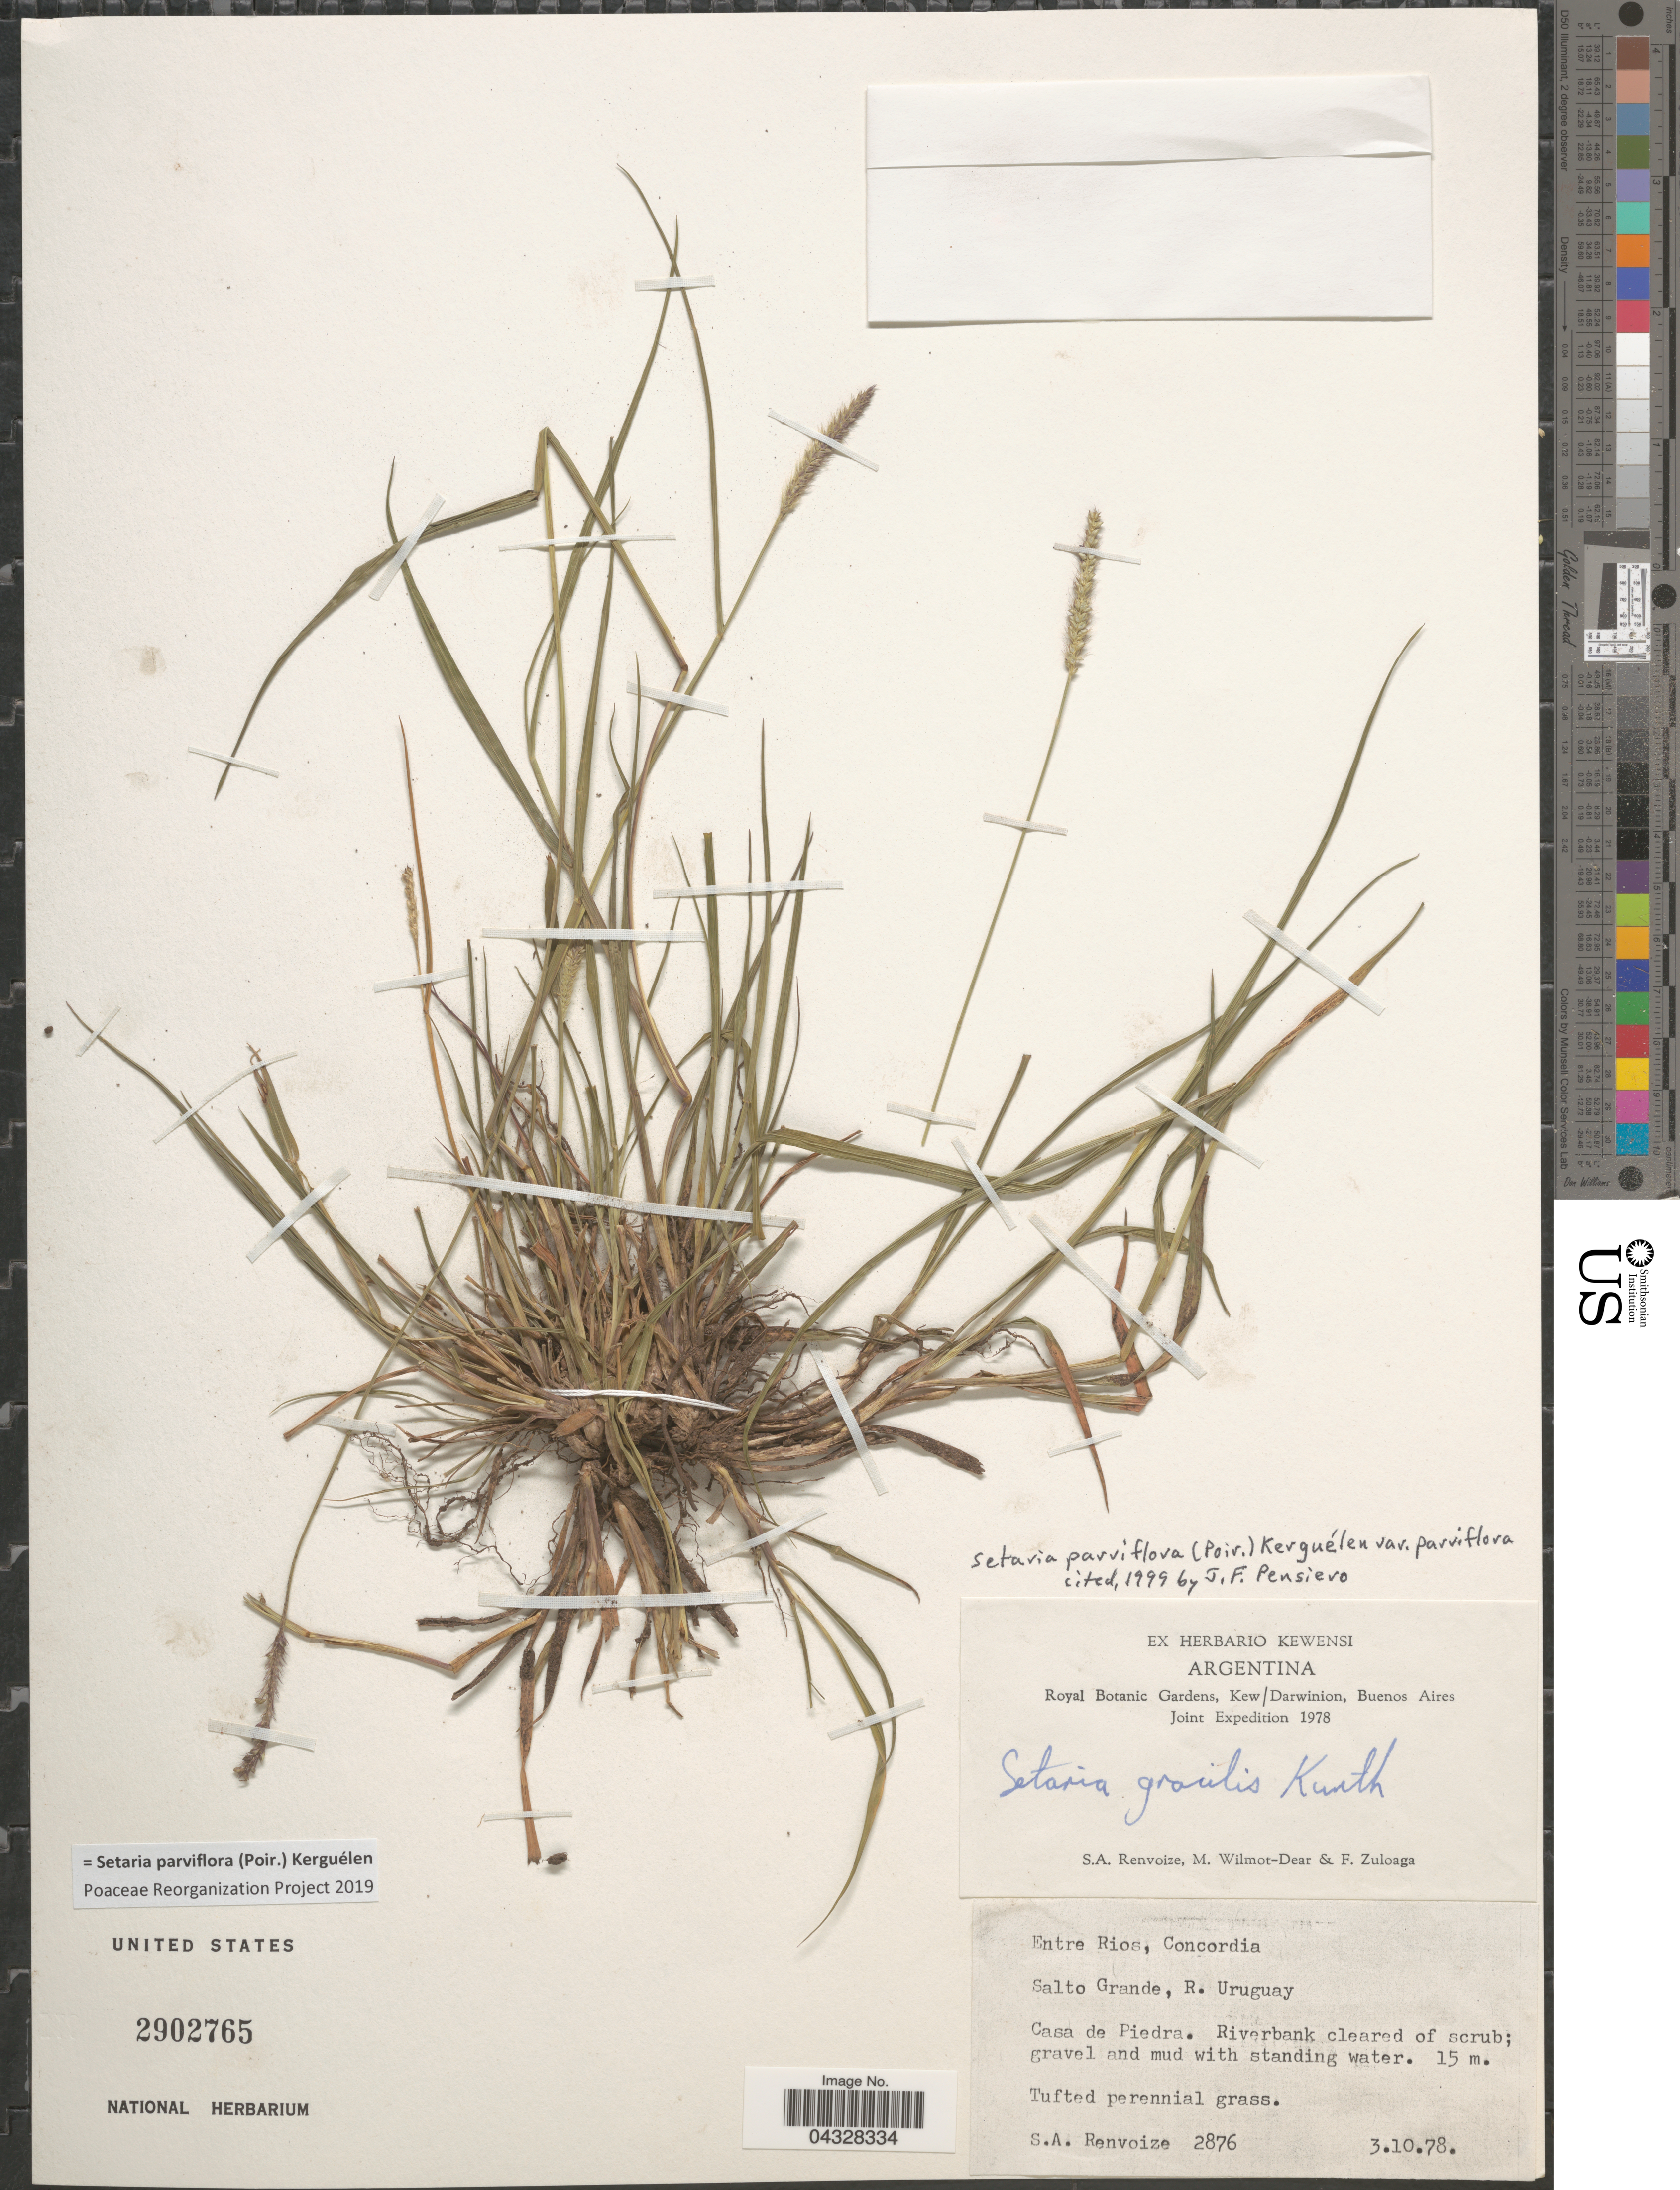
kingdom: Plantae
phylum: Tracheophyta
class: Liliopsida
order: Poales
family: Poaceae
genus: Setaria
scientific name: Setaria parviflora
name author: (Poir.) Kerguélen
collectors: S. A. Renvoize, M. Wilmot-Dear & F. Zuloaga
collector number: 2876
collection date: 1978-10-03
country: Argentina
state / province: Entre Rios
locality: Royal Botanic Gardens, Kew/ Darwinion, Buenos Aires Joint Expedition 1978. Concordia. Salto Grande, R. Uruguay. Casa de Piedra.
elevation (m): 15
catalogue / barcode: US 2902765